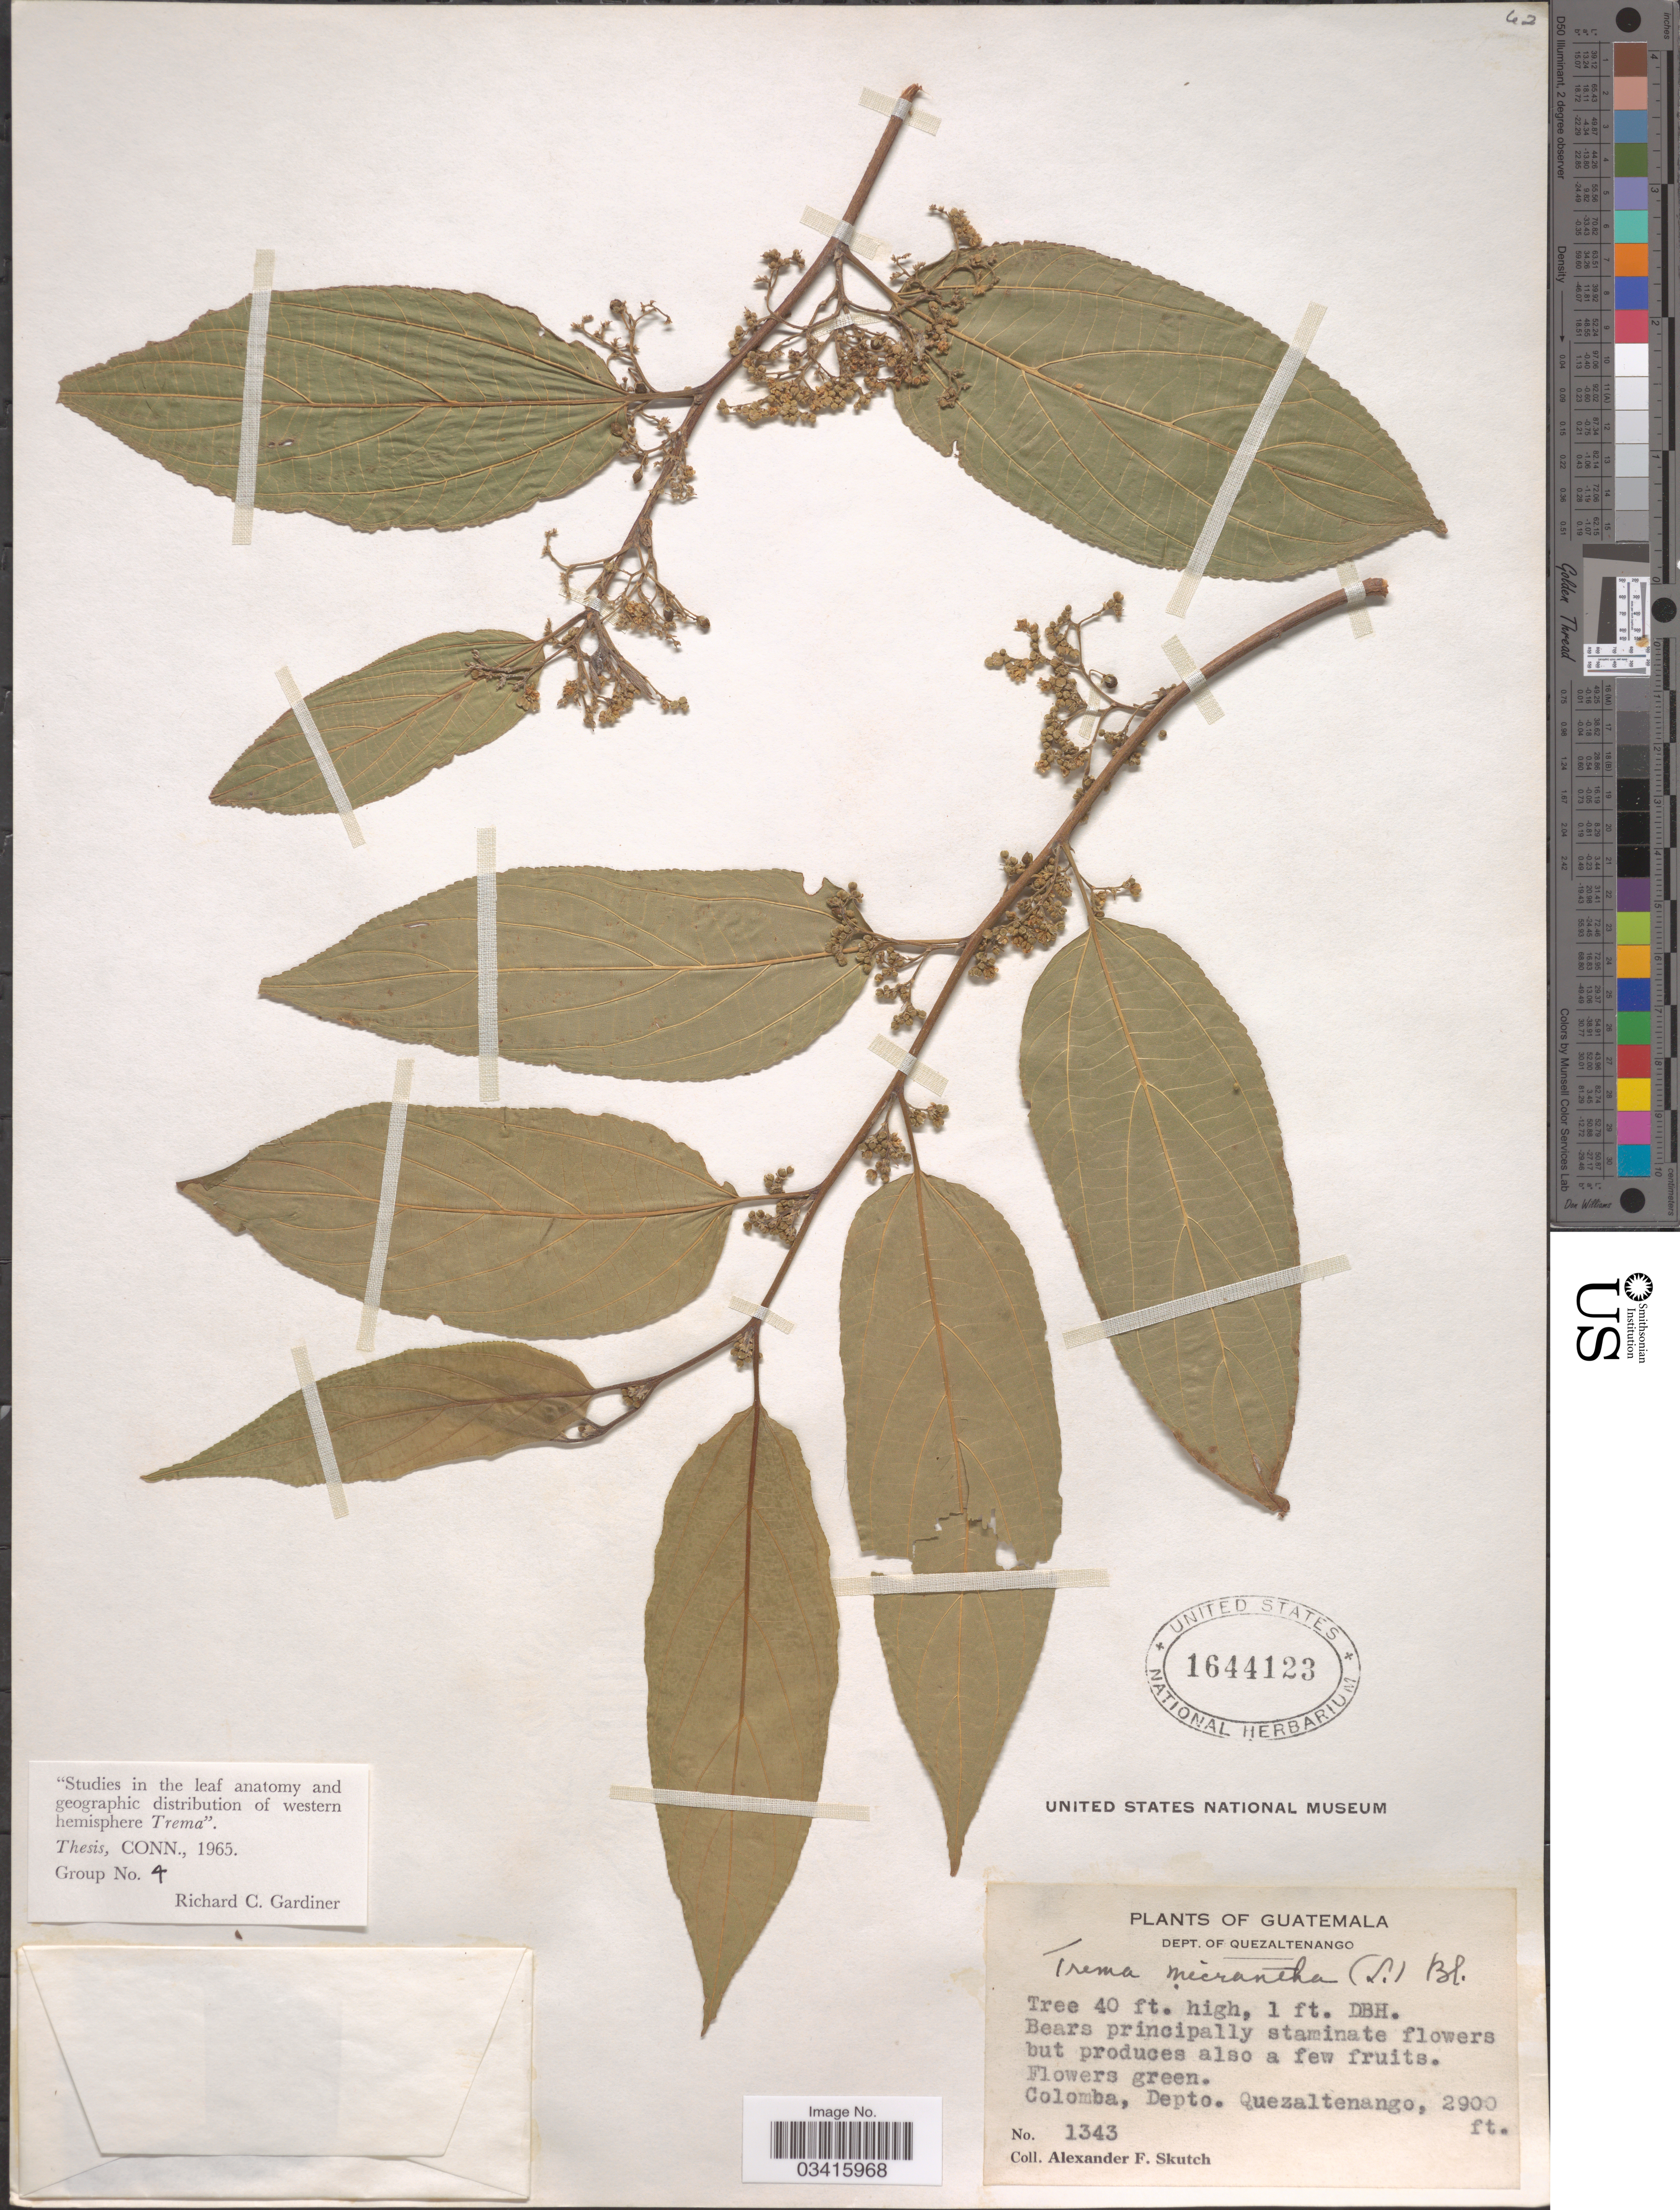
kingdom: Plantae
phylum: Tracheophyta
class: Magnoliopsida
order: Rosales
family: Cannabaceae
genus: Trema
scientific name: Trema micranthum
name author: (L.) Blume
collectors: A. F. Skutch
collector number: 1343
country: Guatemala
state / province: Quetzaltenango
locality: Dept. of Quezaltenango. Colomba.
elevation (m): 884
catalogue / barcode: US 1644123